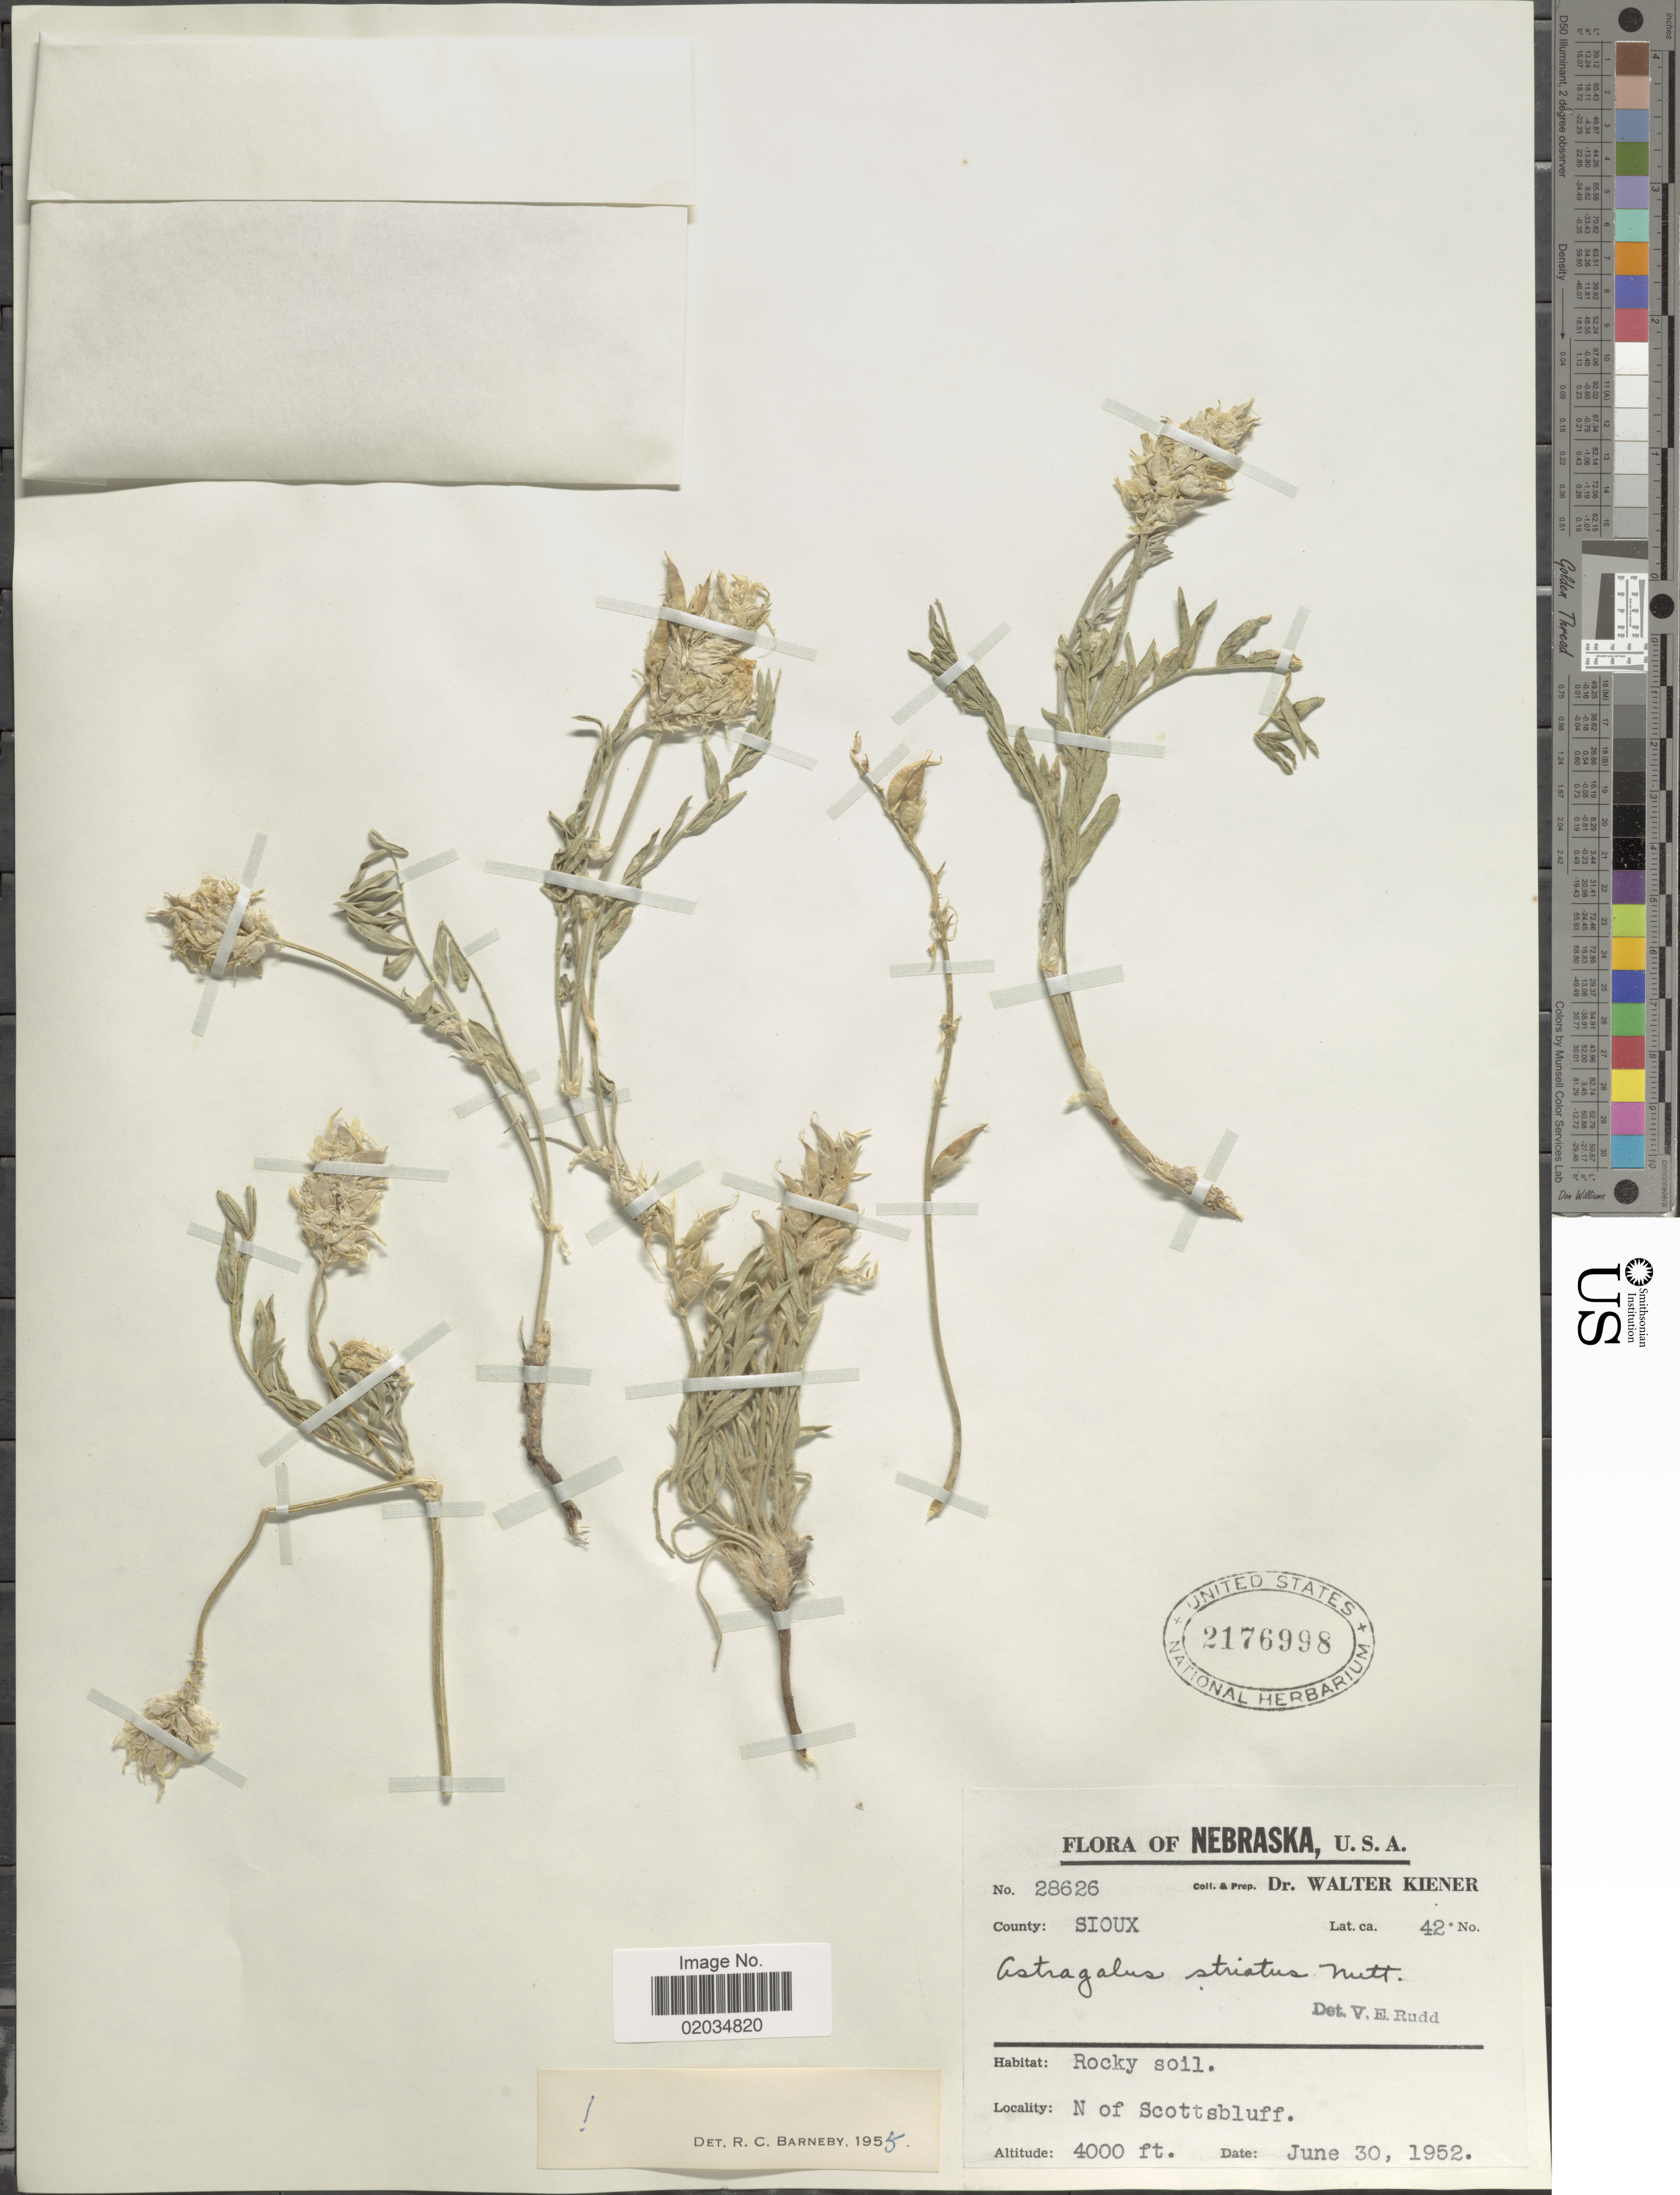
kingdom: Plantae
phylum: Tracheophyta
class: Magnoliopsida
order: Fabales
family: Fabaceae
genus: Astragalus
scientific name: Astragalus striatus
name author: Nutt.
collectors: W. Kiener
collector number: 28626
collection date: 1952-06-30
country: United States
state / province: Nebraska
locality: County: Sioux. N of Scottsbluff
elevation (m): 1219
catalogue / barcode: US 2176998